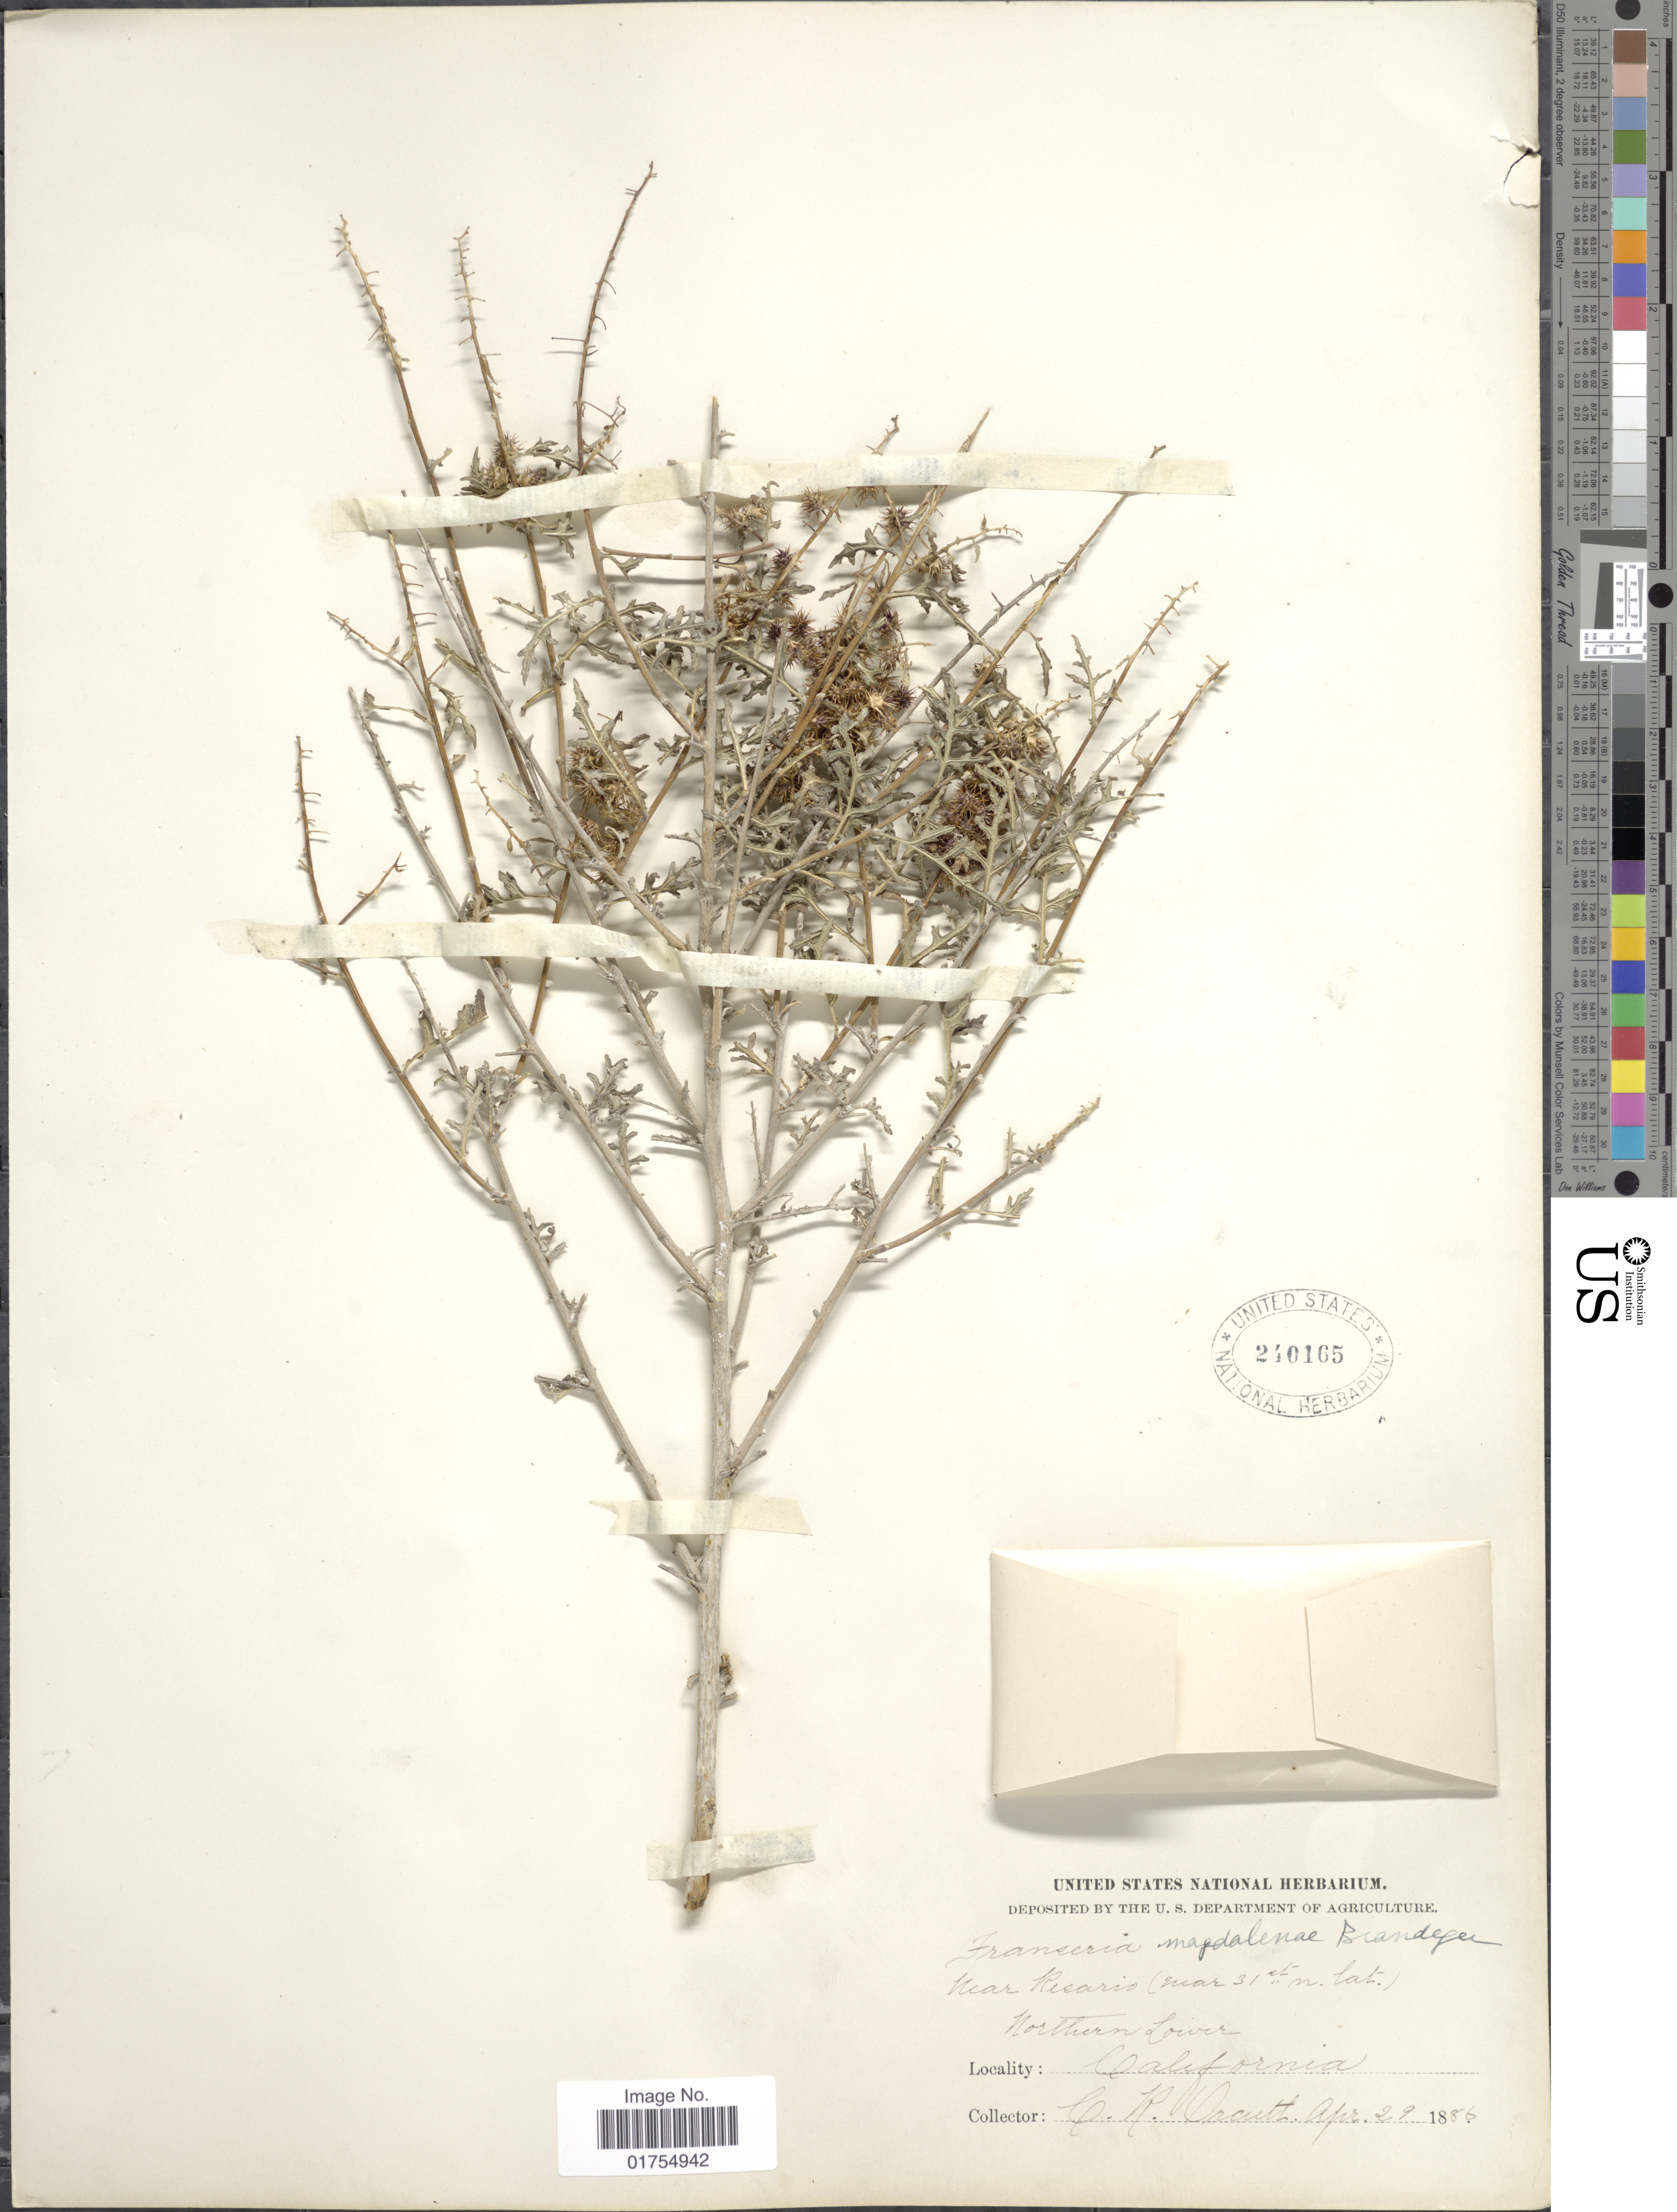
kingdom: Plantae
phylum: Tracheophyta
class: Magnoliopsida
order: Asterales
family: Asteraceae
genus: Franseria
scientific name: Franseria magdalenae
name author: Brandegee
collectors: C. R. Orcutt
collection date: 1886-04-29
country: Mexico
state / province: Baja California Norte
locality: Near Rosario, Northern Lower California.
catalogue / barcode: US 240165